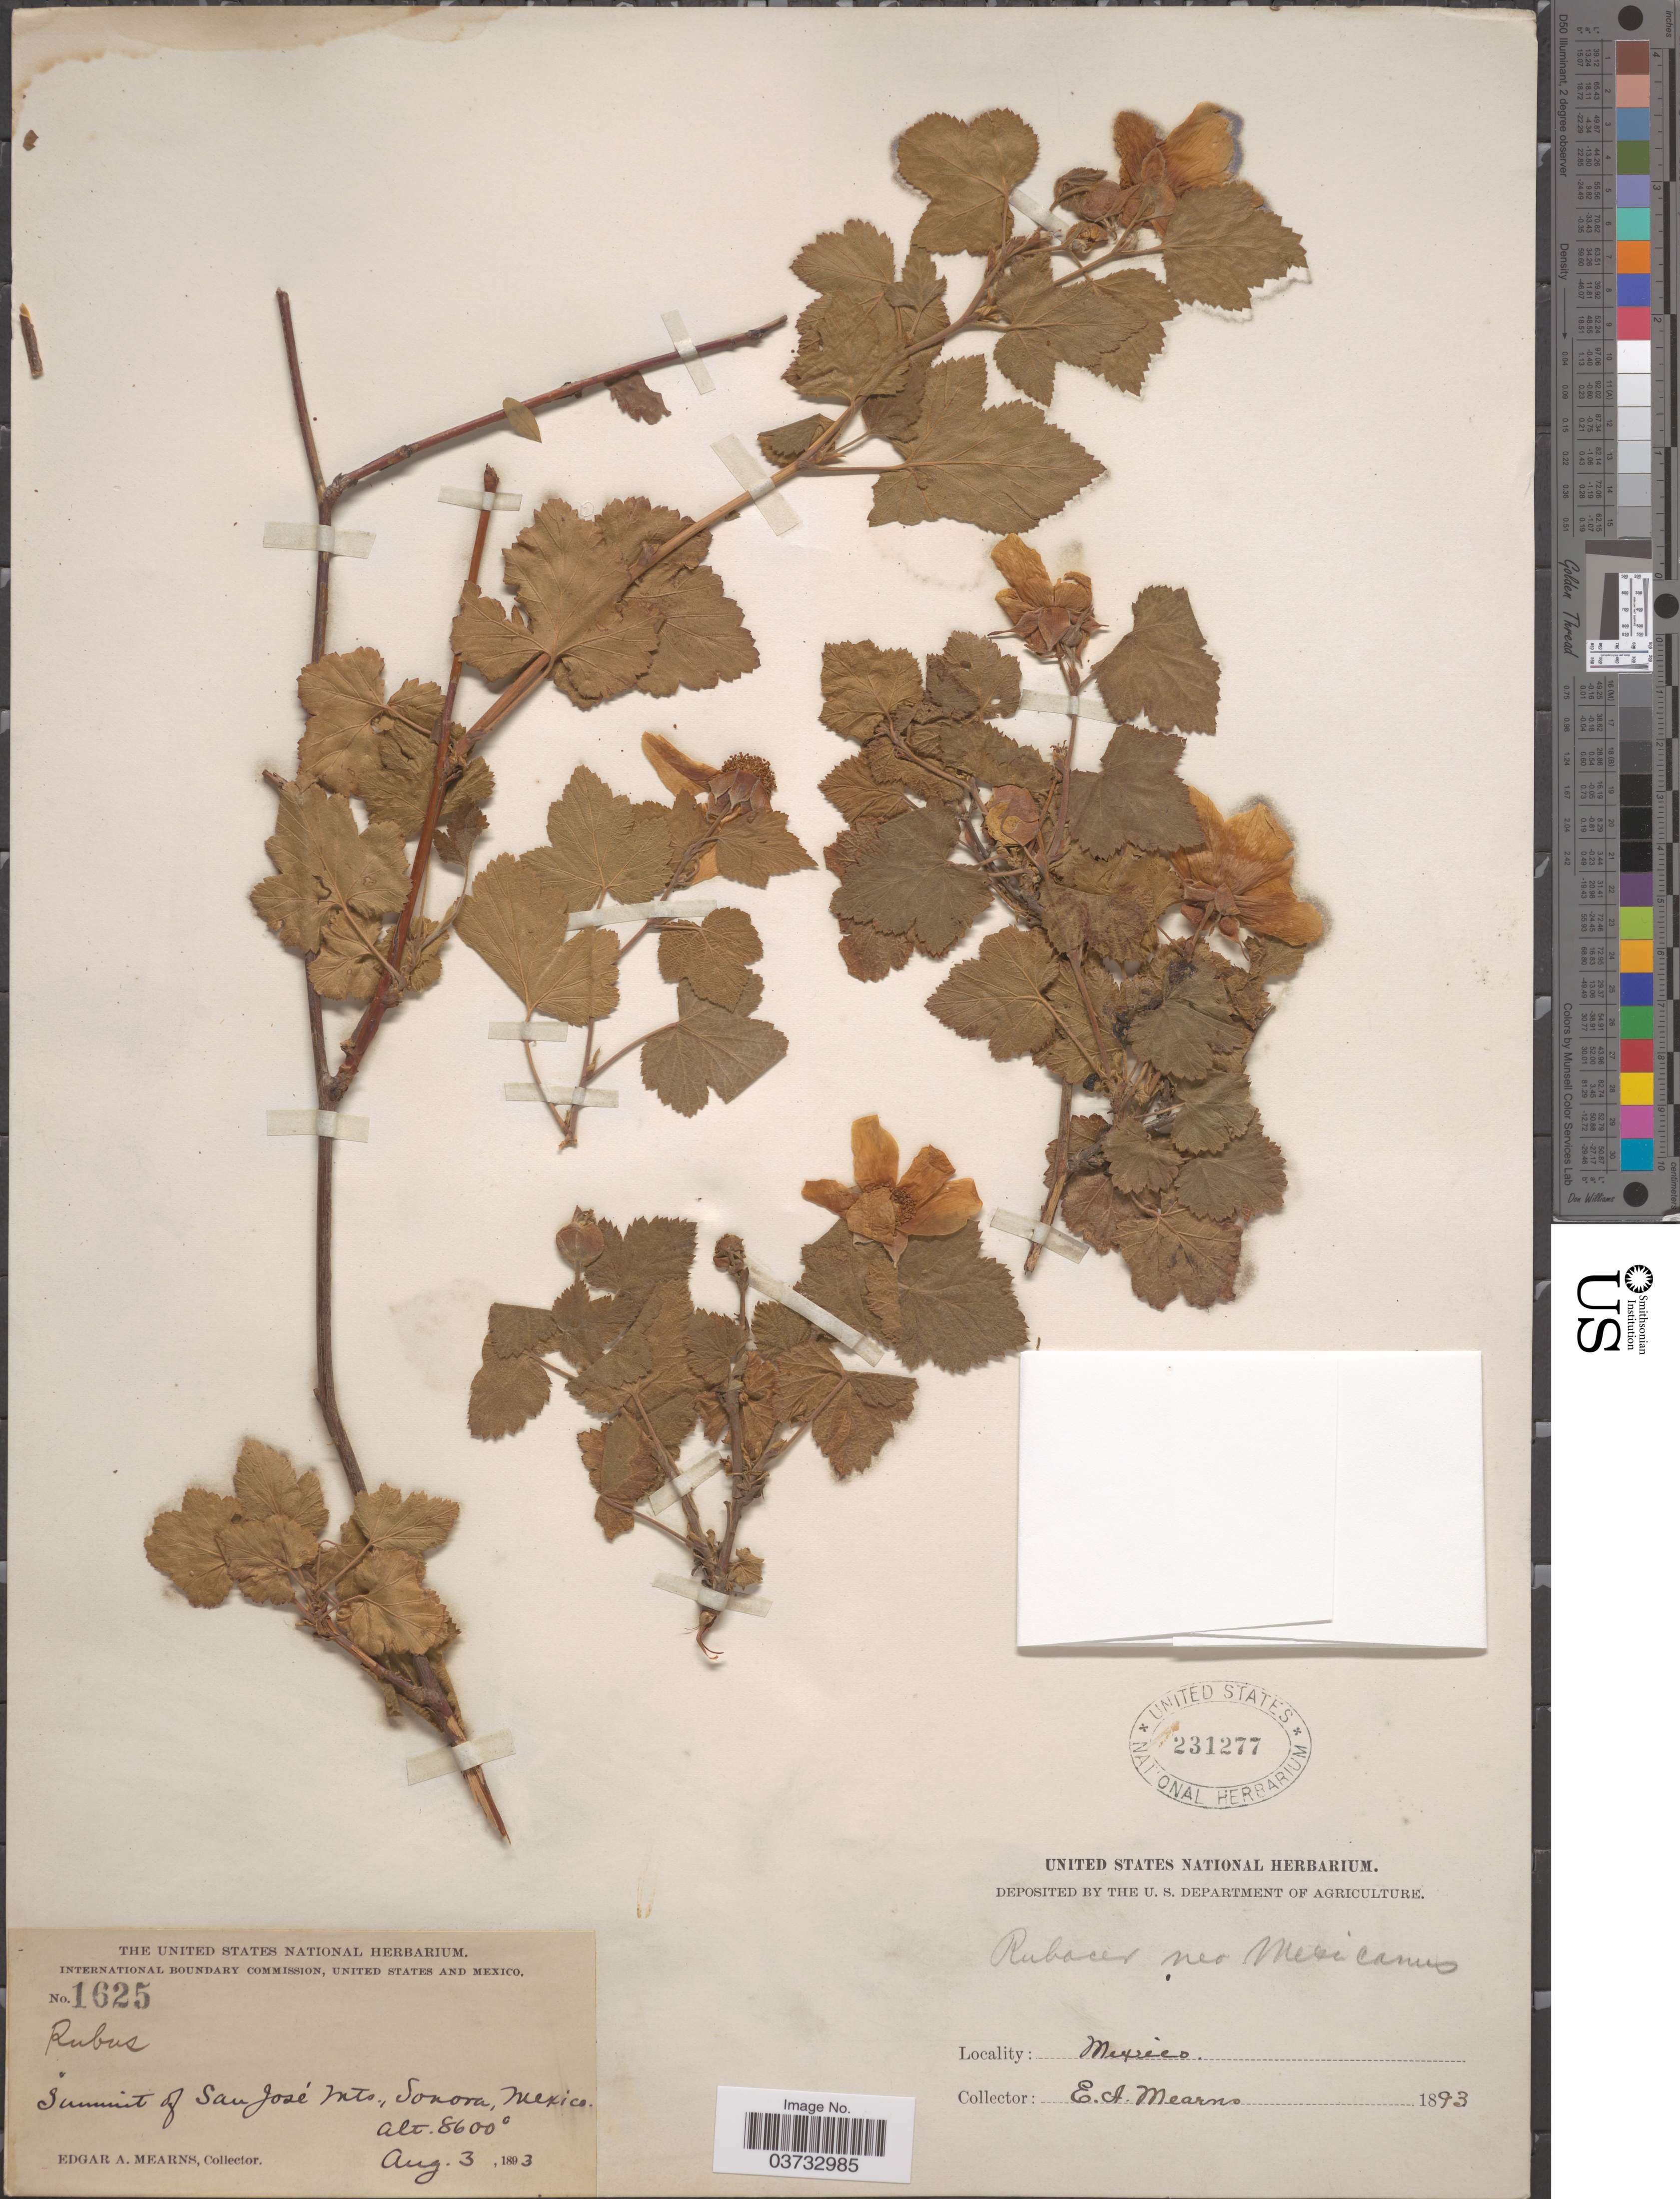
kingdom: Plantae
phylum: Tracheophyta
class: Magnoliopsida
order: Rosales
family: Rosaceae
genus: Rubus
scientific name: Rubus neomexicanus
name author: A. Gray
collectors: E. A. Mearns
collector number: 1625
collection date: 1893-08-03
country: Mexico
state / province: Sonora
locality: Summit of San José Mts.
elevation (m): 2621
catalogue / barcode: US 231277